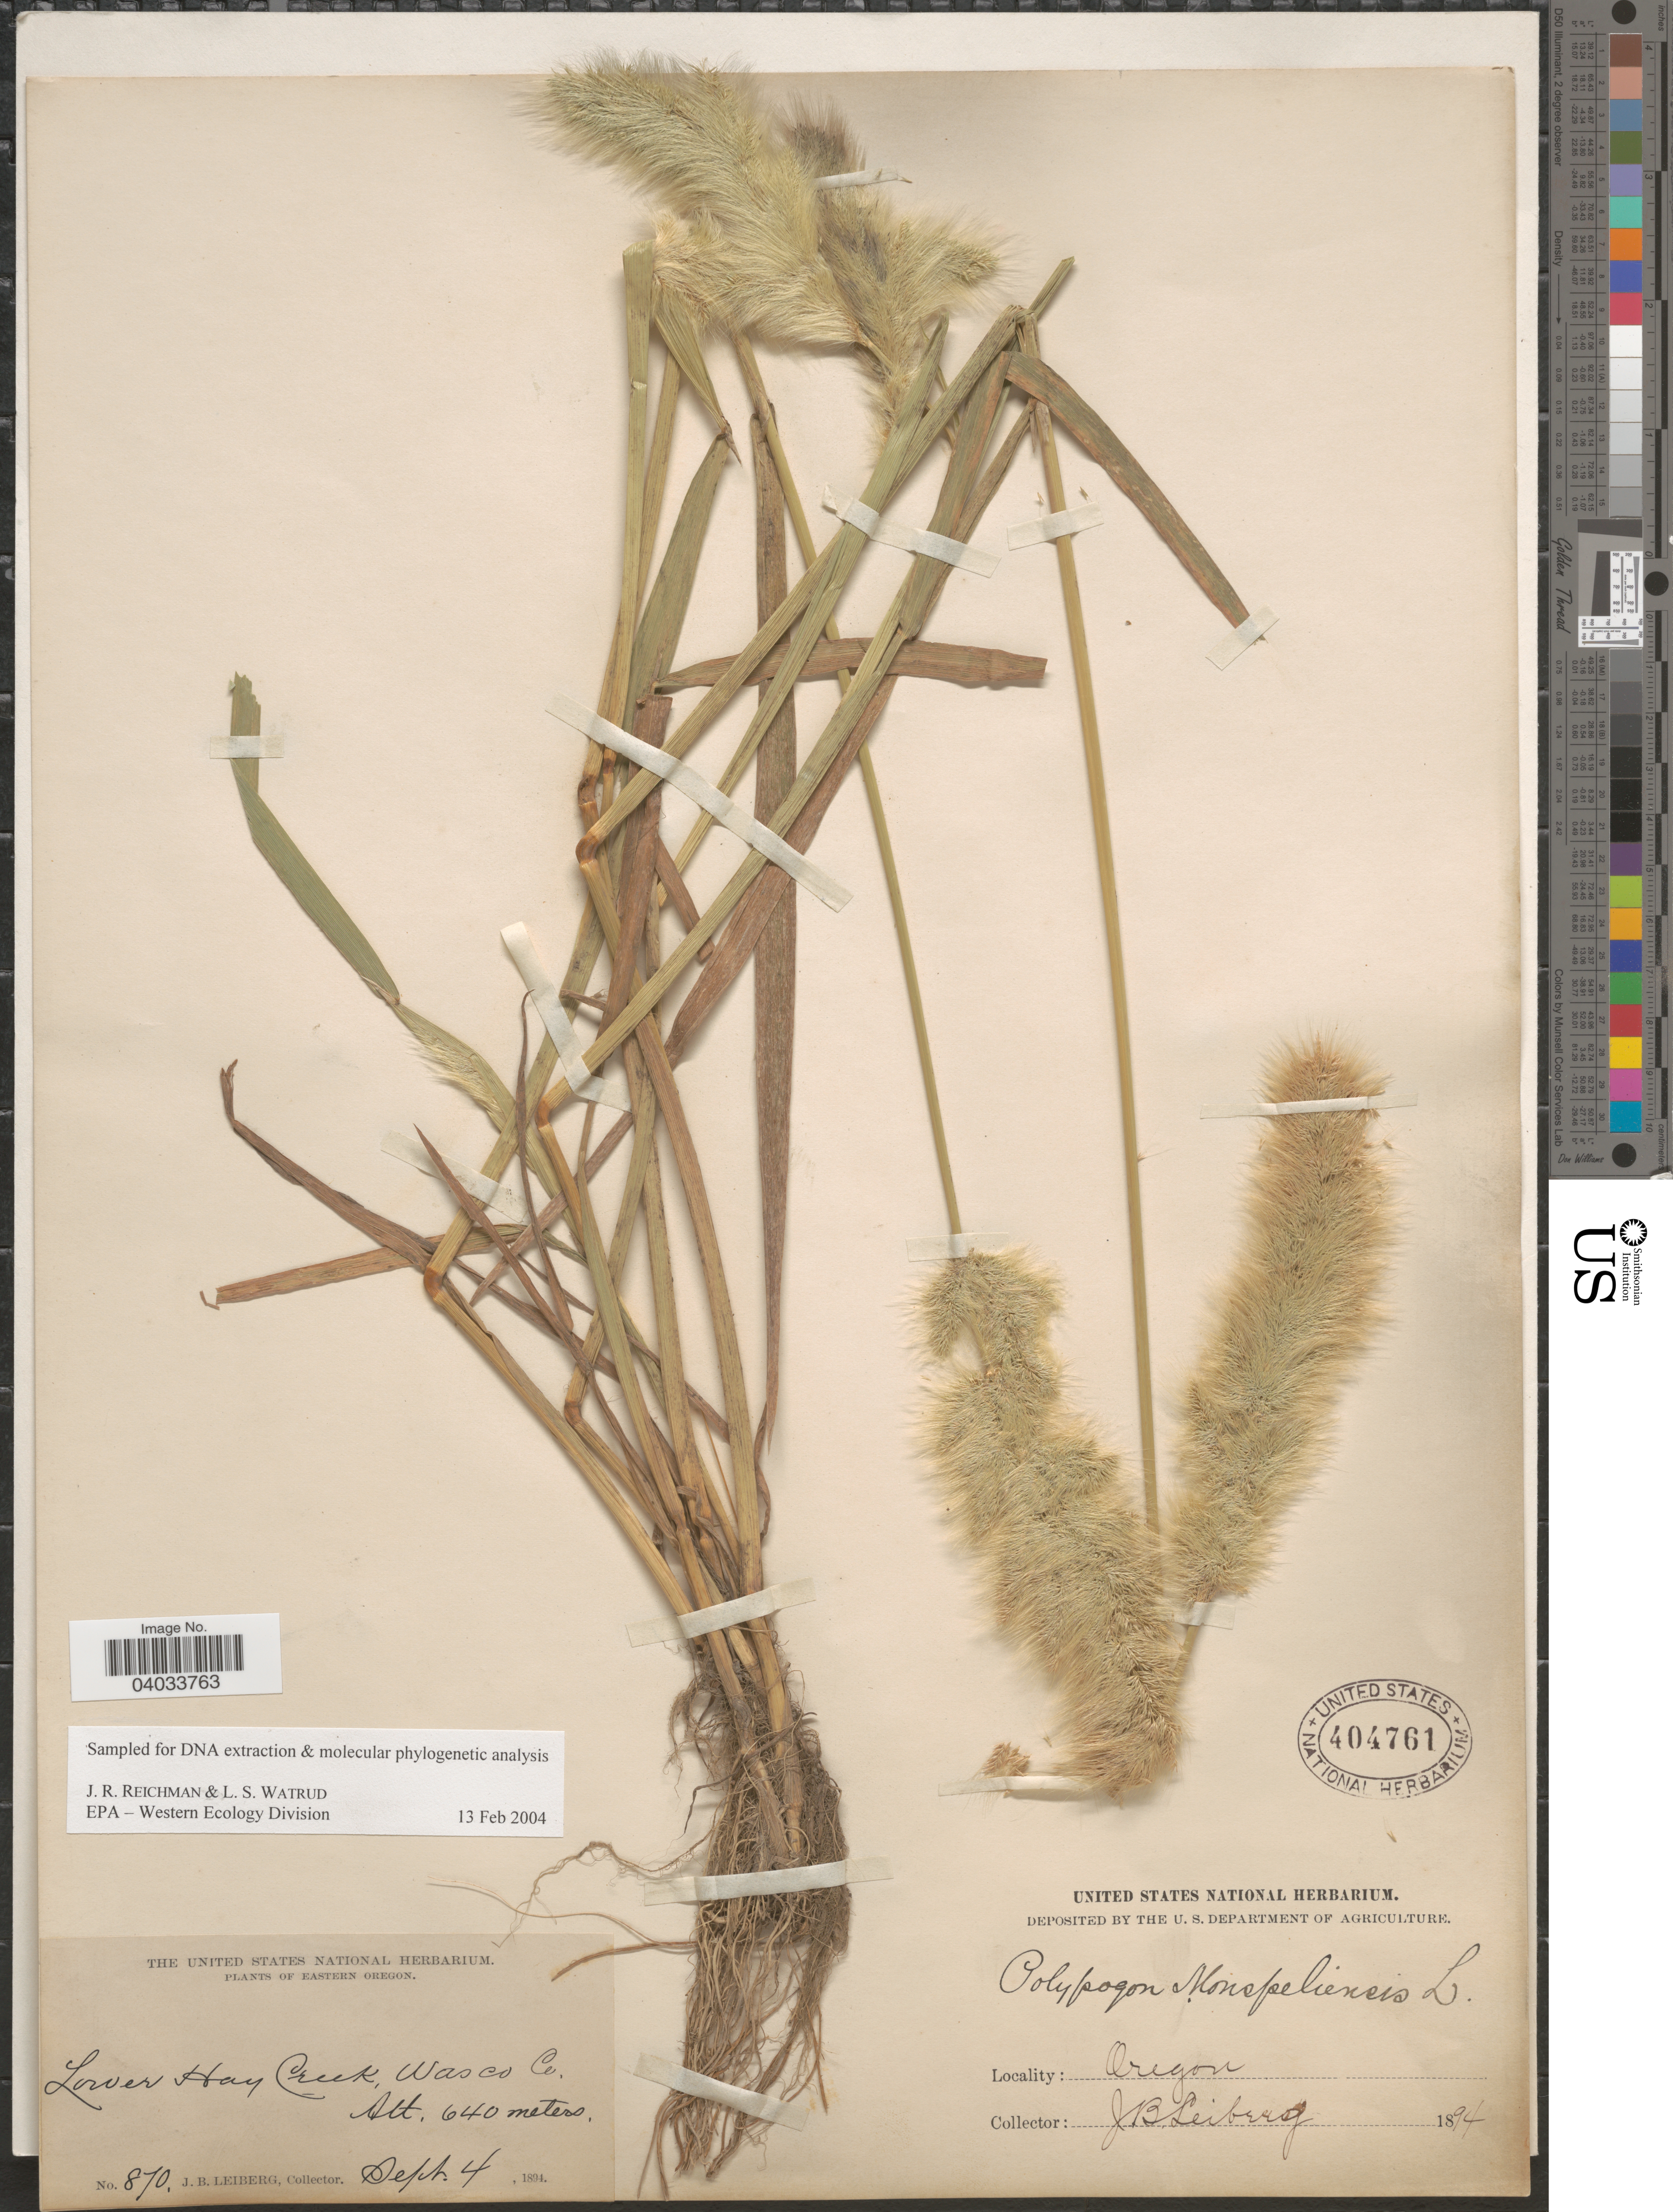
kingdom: Plantae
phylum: Tracheophyta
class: Liliopsida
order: Poales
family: Poaceae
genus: Polypogon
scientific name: Polypogon monspeliensis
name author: (L.) Desf.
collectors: J. B. Leiberg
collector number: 870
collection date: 1894-09-04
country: United States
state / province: Oregon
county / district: Wasco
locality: Eastern Oregon. Lower Hay Creek, Wasco Co.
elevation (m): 640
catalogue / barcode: US 404761